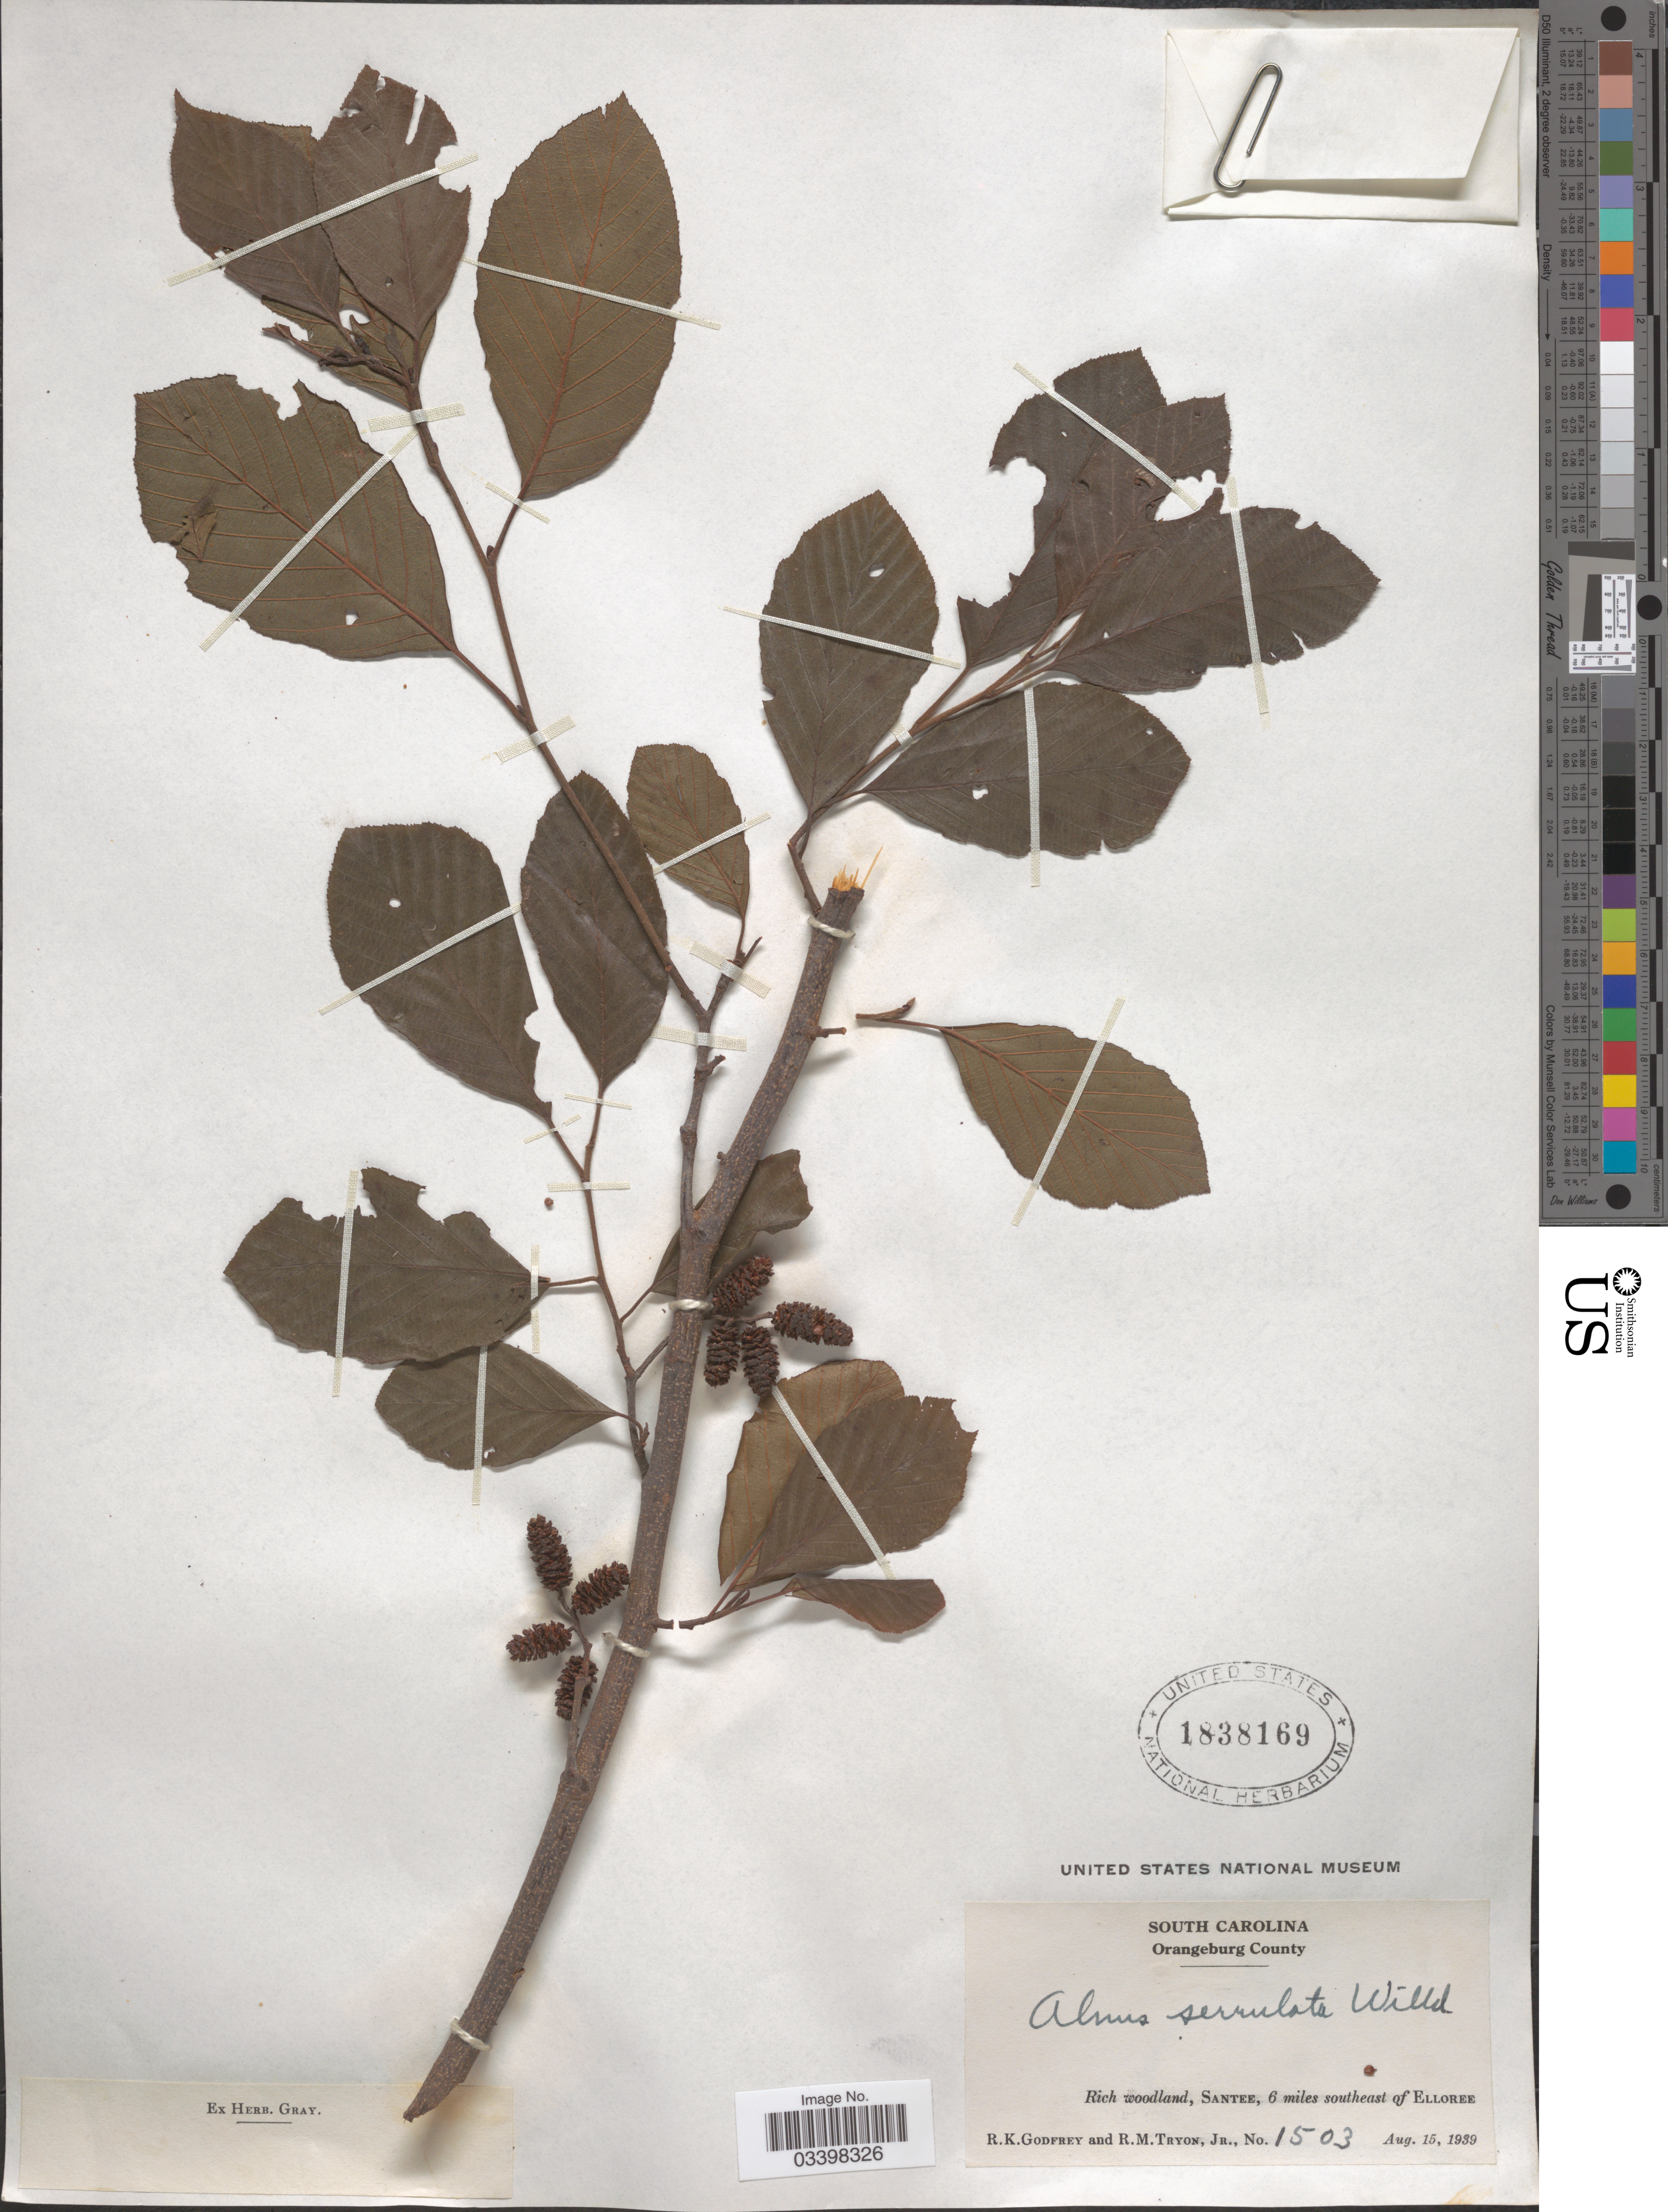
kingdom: Plantae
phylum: Tracheophyta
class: Magnoliopsida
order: Fagales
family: Betulaceae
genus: Alnus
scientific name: Alnus serrulata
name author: (Aiton) Willd.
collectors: R. K. Godfrey & R. Tryon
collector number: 1503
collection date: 1939-08-15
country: United States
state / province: South Carolina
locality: Orangeburg County. Santee, 6 miles southeast of Elloree.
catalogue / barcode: US 1838169